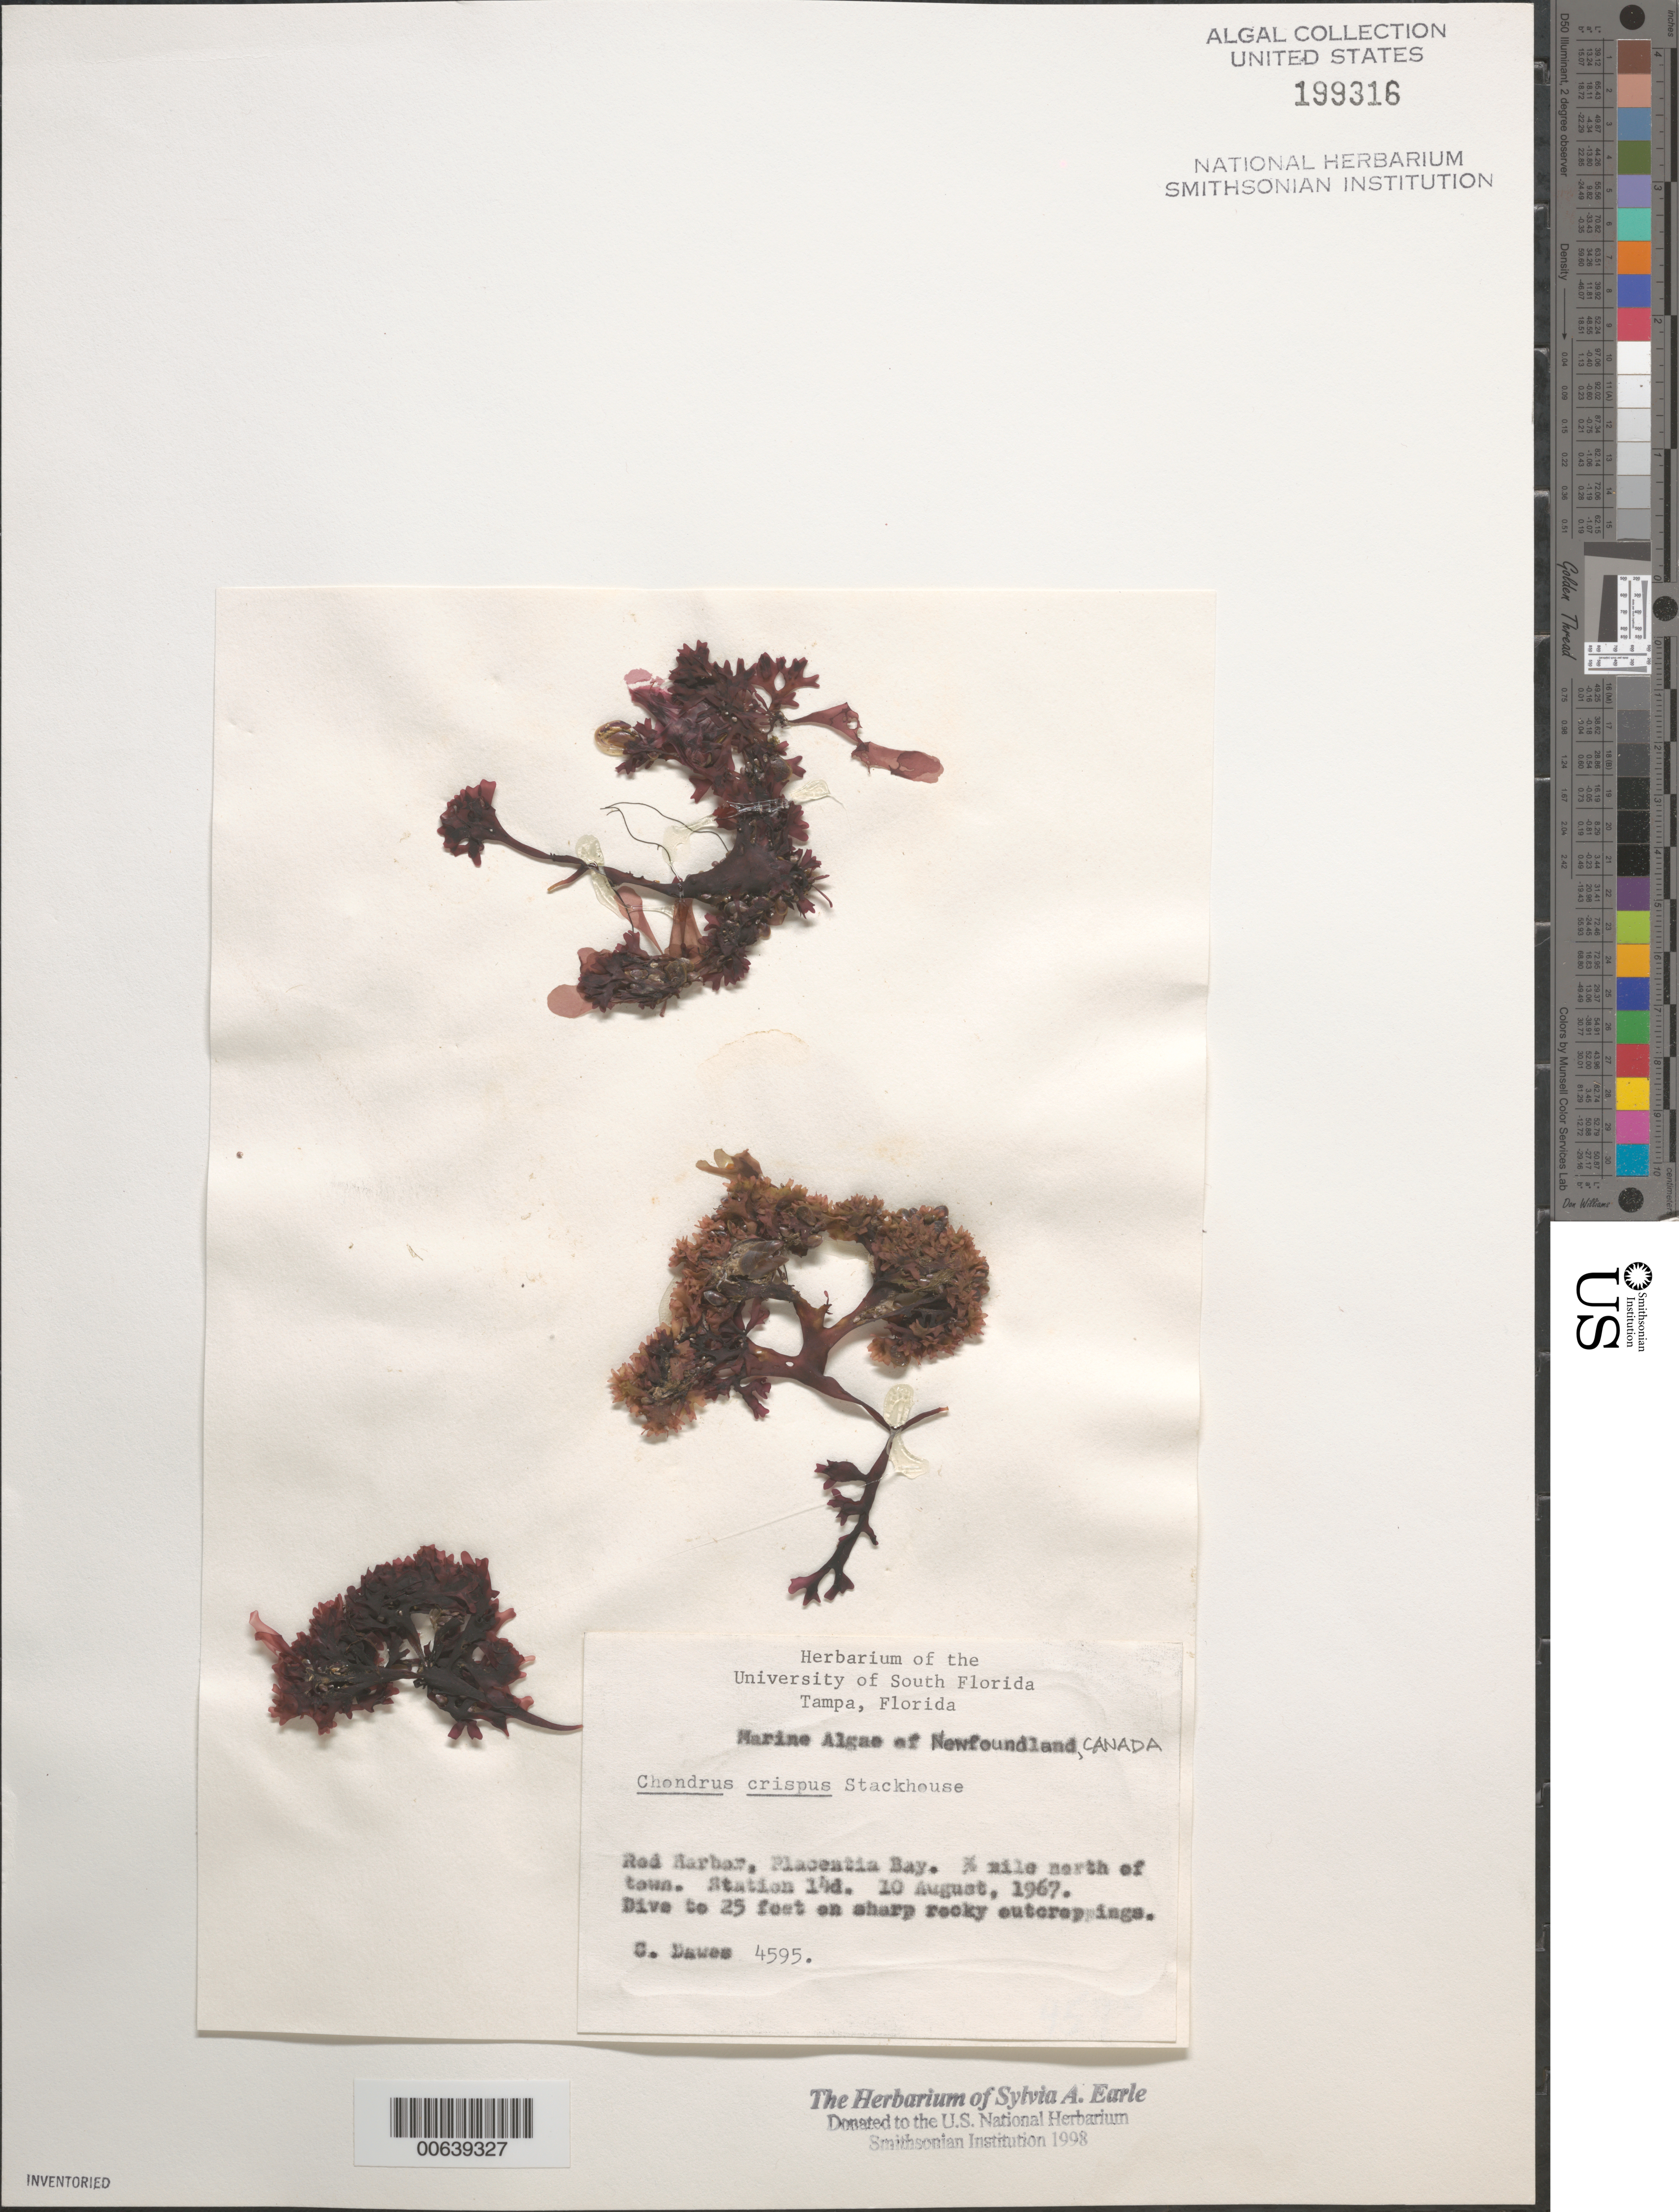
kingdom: Plantae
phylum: Rhodophyta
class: Florideophyceae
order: Gigartinales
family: Gigartinaceae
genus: Chondrus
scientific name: Chondrus crispus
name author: Stackh.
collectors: C. Dawes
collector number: Cjd 4595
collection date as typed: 10 Aug 1967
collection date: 1967-08-10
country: Canada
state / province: Newfoundland and Labrador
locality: Red Harbor, Placentia Bay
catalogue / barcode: US 199316